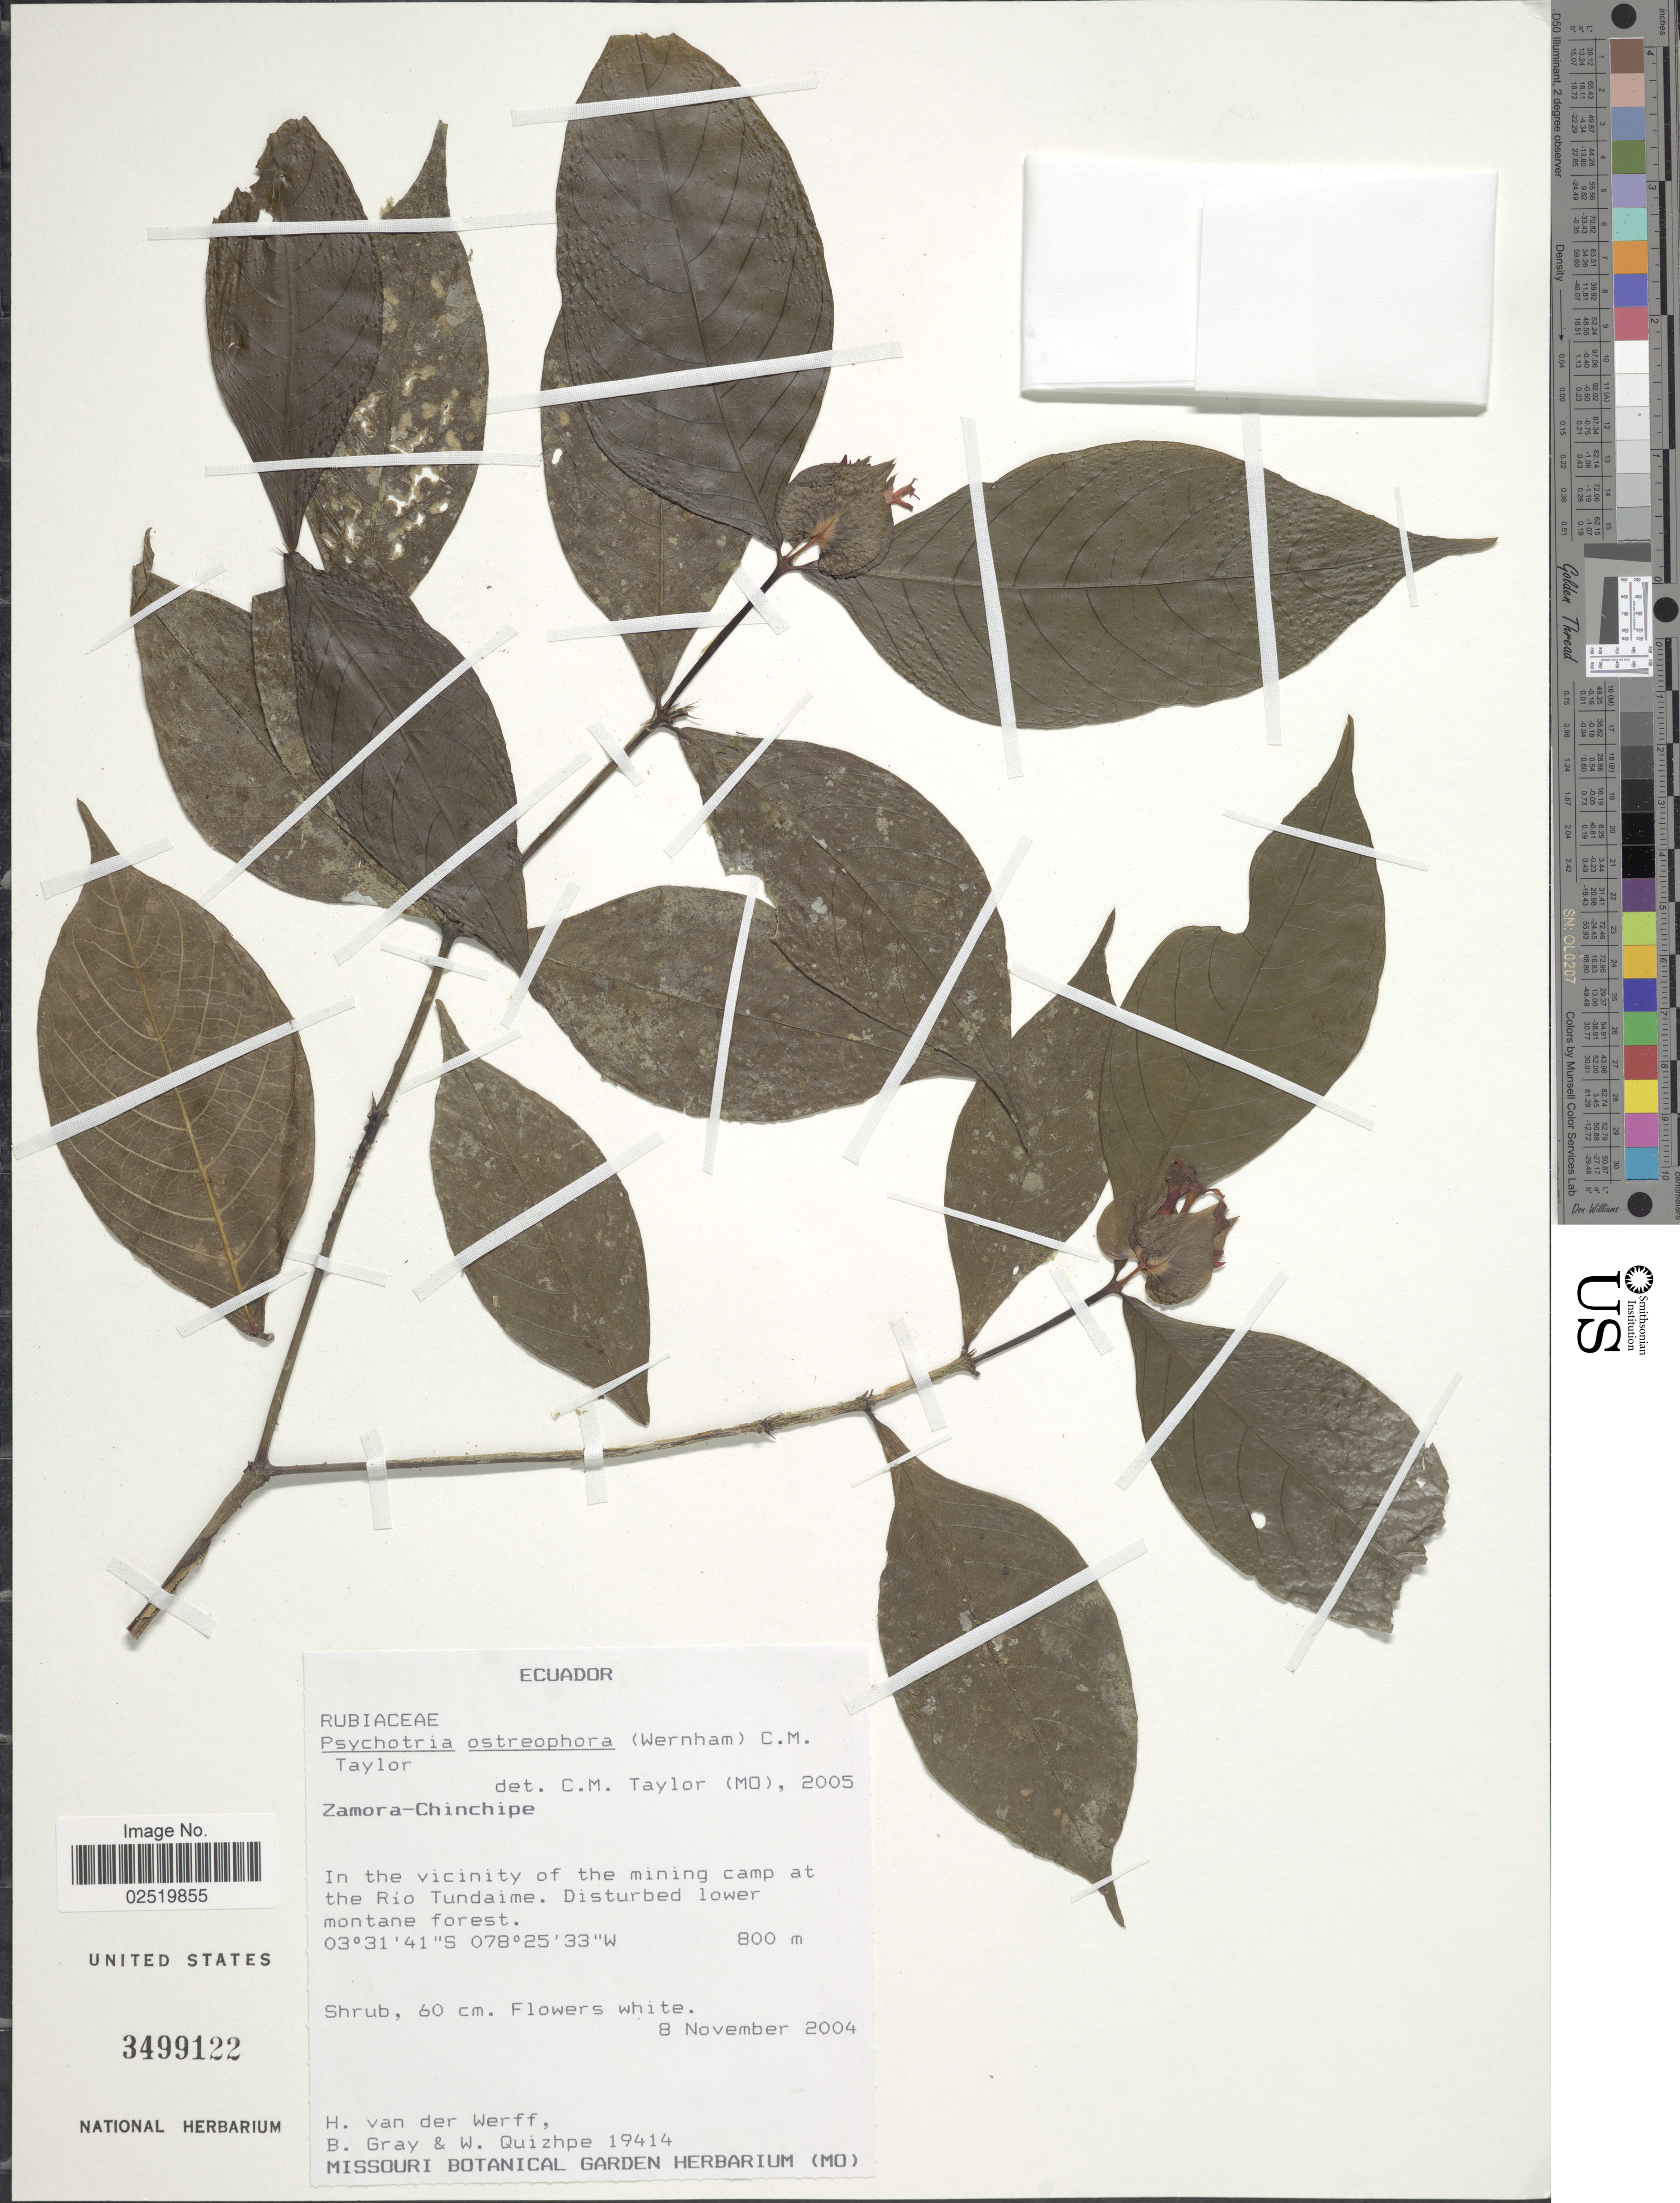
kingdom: Plantae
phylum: Tracheophyta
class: Magnoliopsida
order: Gentianales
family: Rubiaceae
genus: Psychotria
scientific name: Psychotria ostreophora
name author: (Wernham) C.M. Taylor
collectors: H. van der Werff, B. Gray & W. Quizhpe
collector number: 19414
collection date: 2004-11-08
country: Ecuador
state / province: Zamora-Chinchipe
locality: In the vicinity of the mining camp at the Rio Tundaime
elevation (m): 800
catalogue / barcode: US 3499122